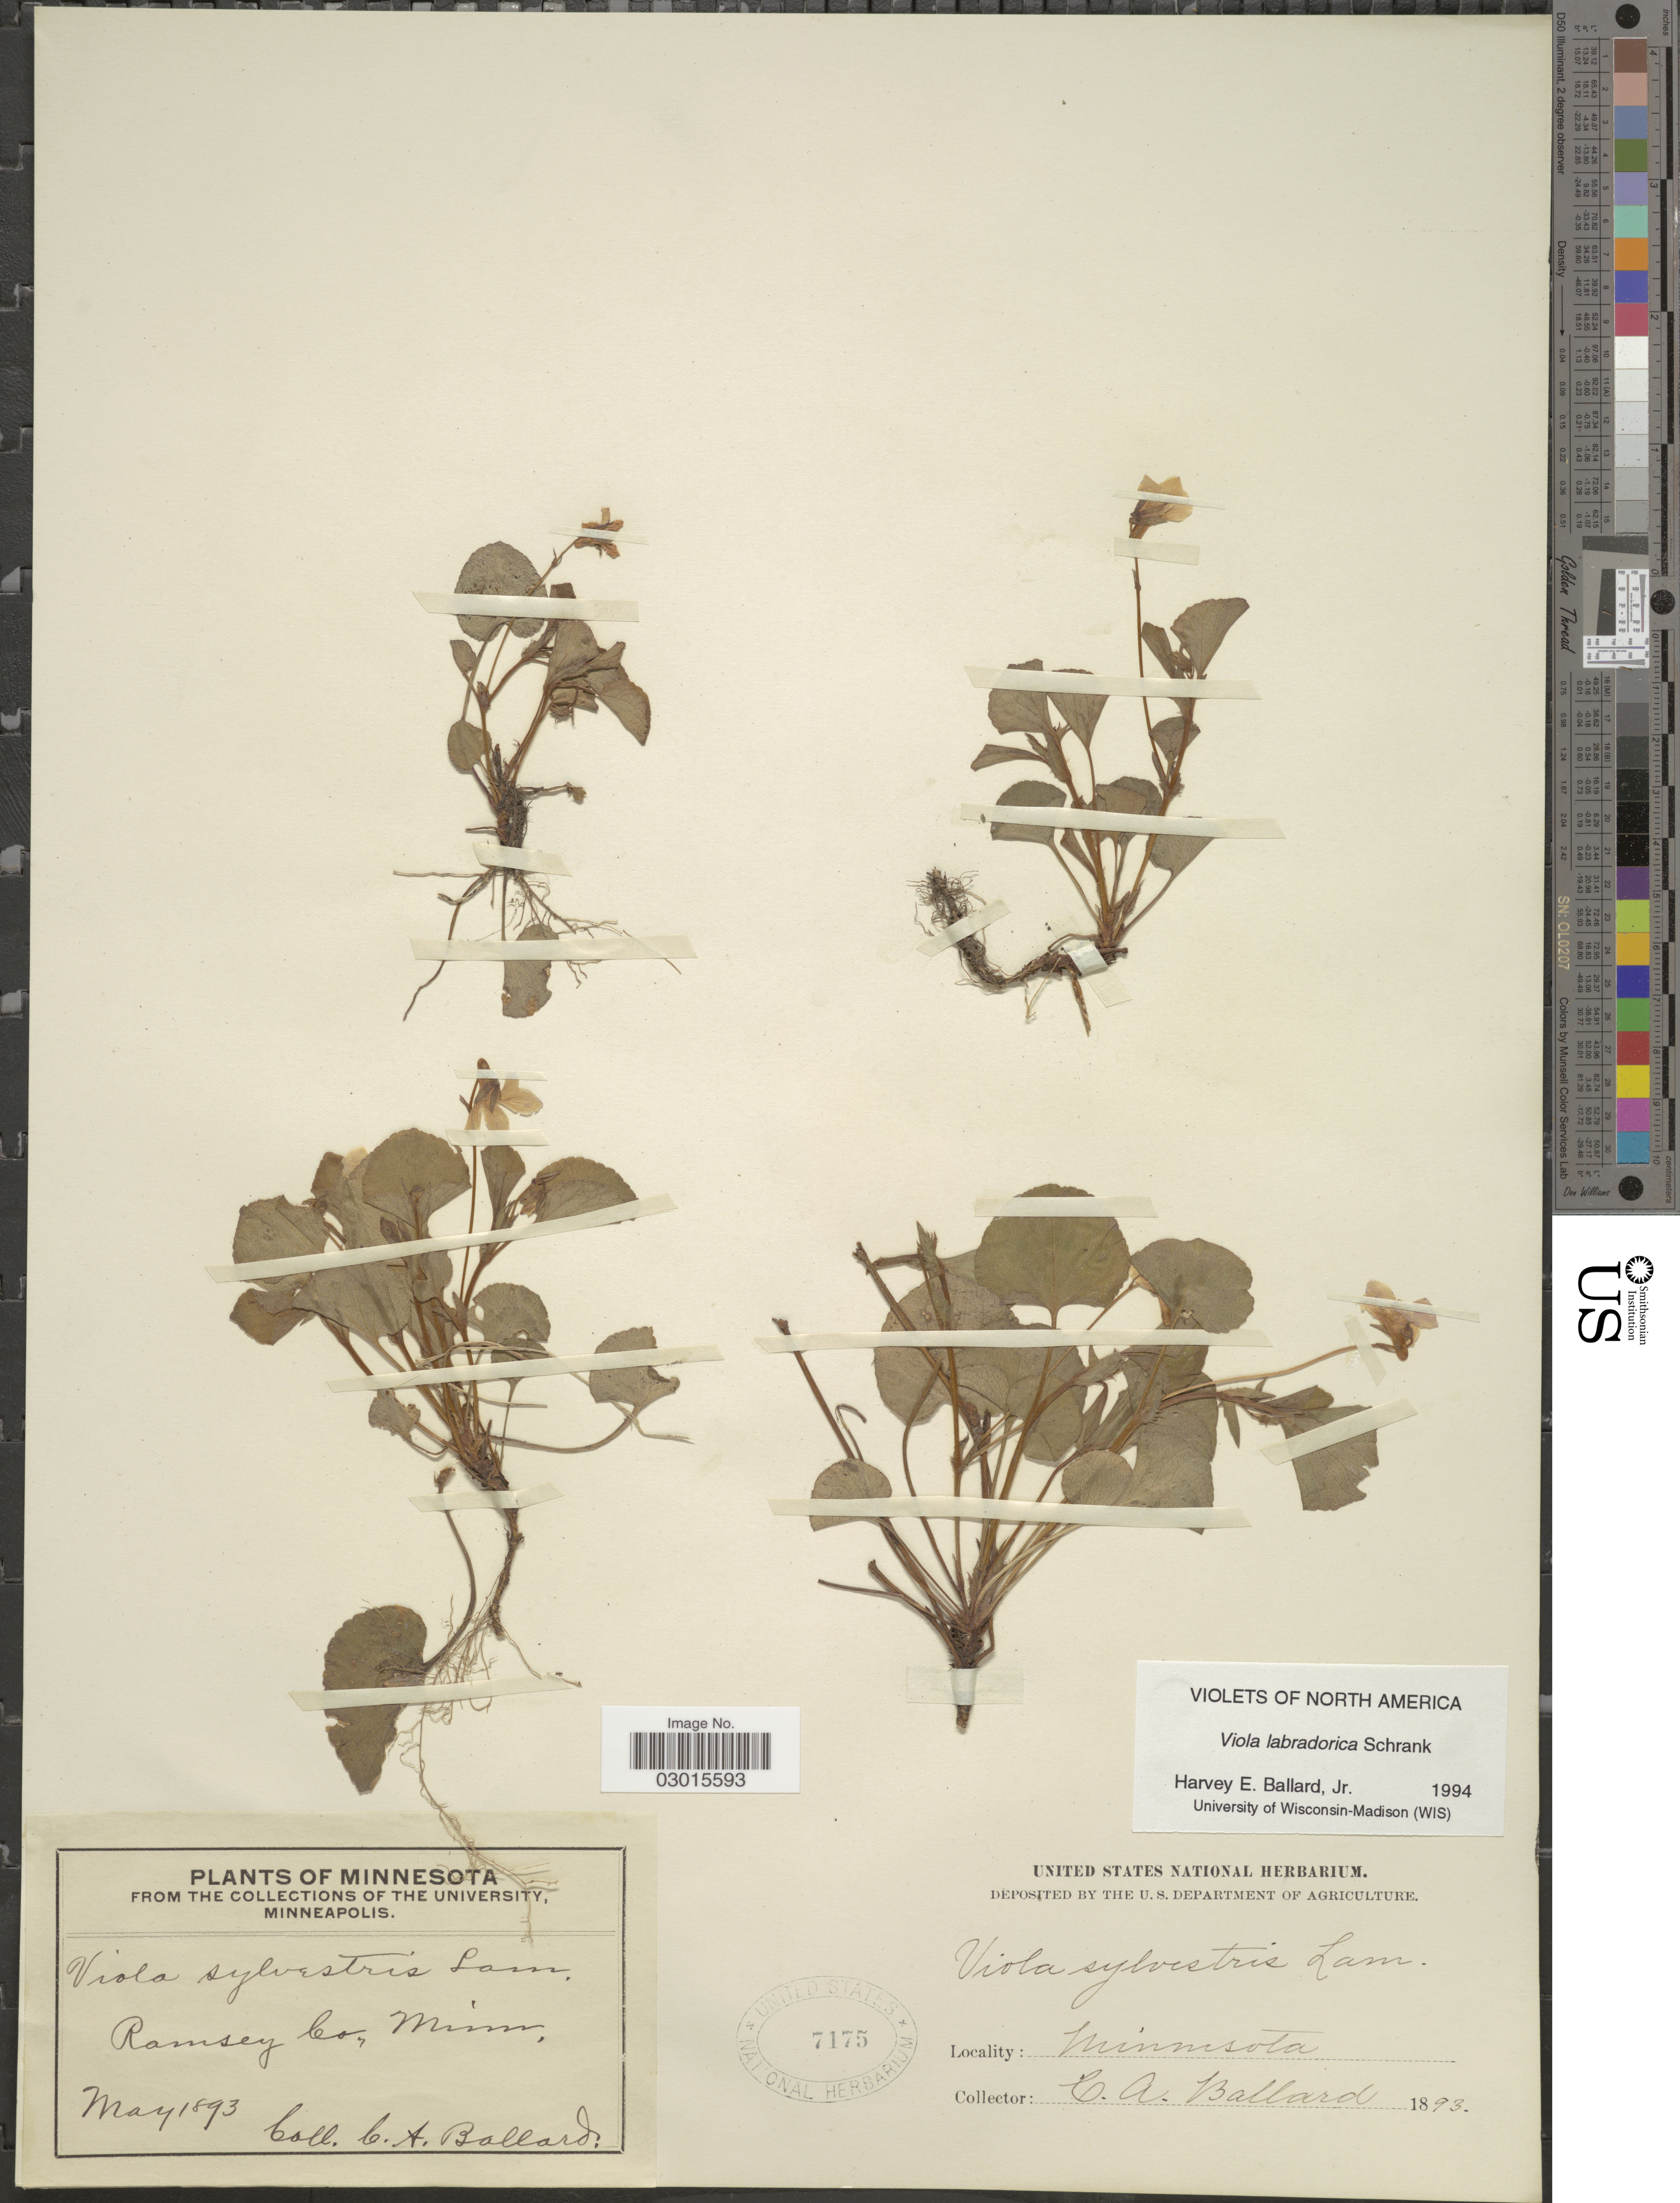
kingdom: Plantae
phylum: Tracheophyta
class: Magnoliopsida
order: Malpighiales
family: Violaceae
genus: Viola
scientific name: Viola labradorica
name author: Schrank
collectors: C. A. Ballard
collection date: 1893-05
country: United States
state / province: Minnesota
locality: Ramsey Co., Minn.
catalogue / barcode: US 7175